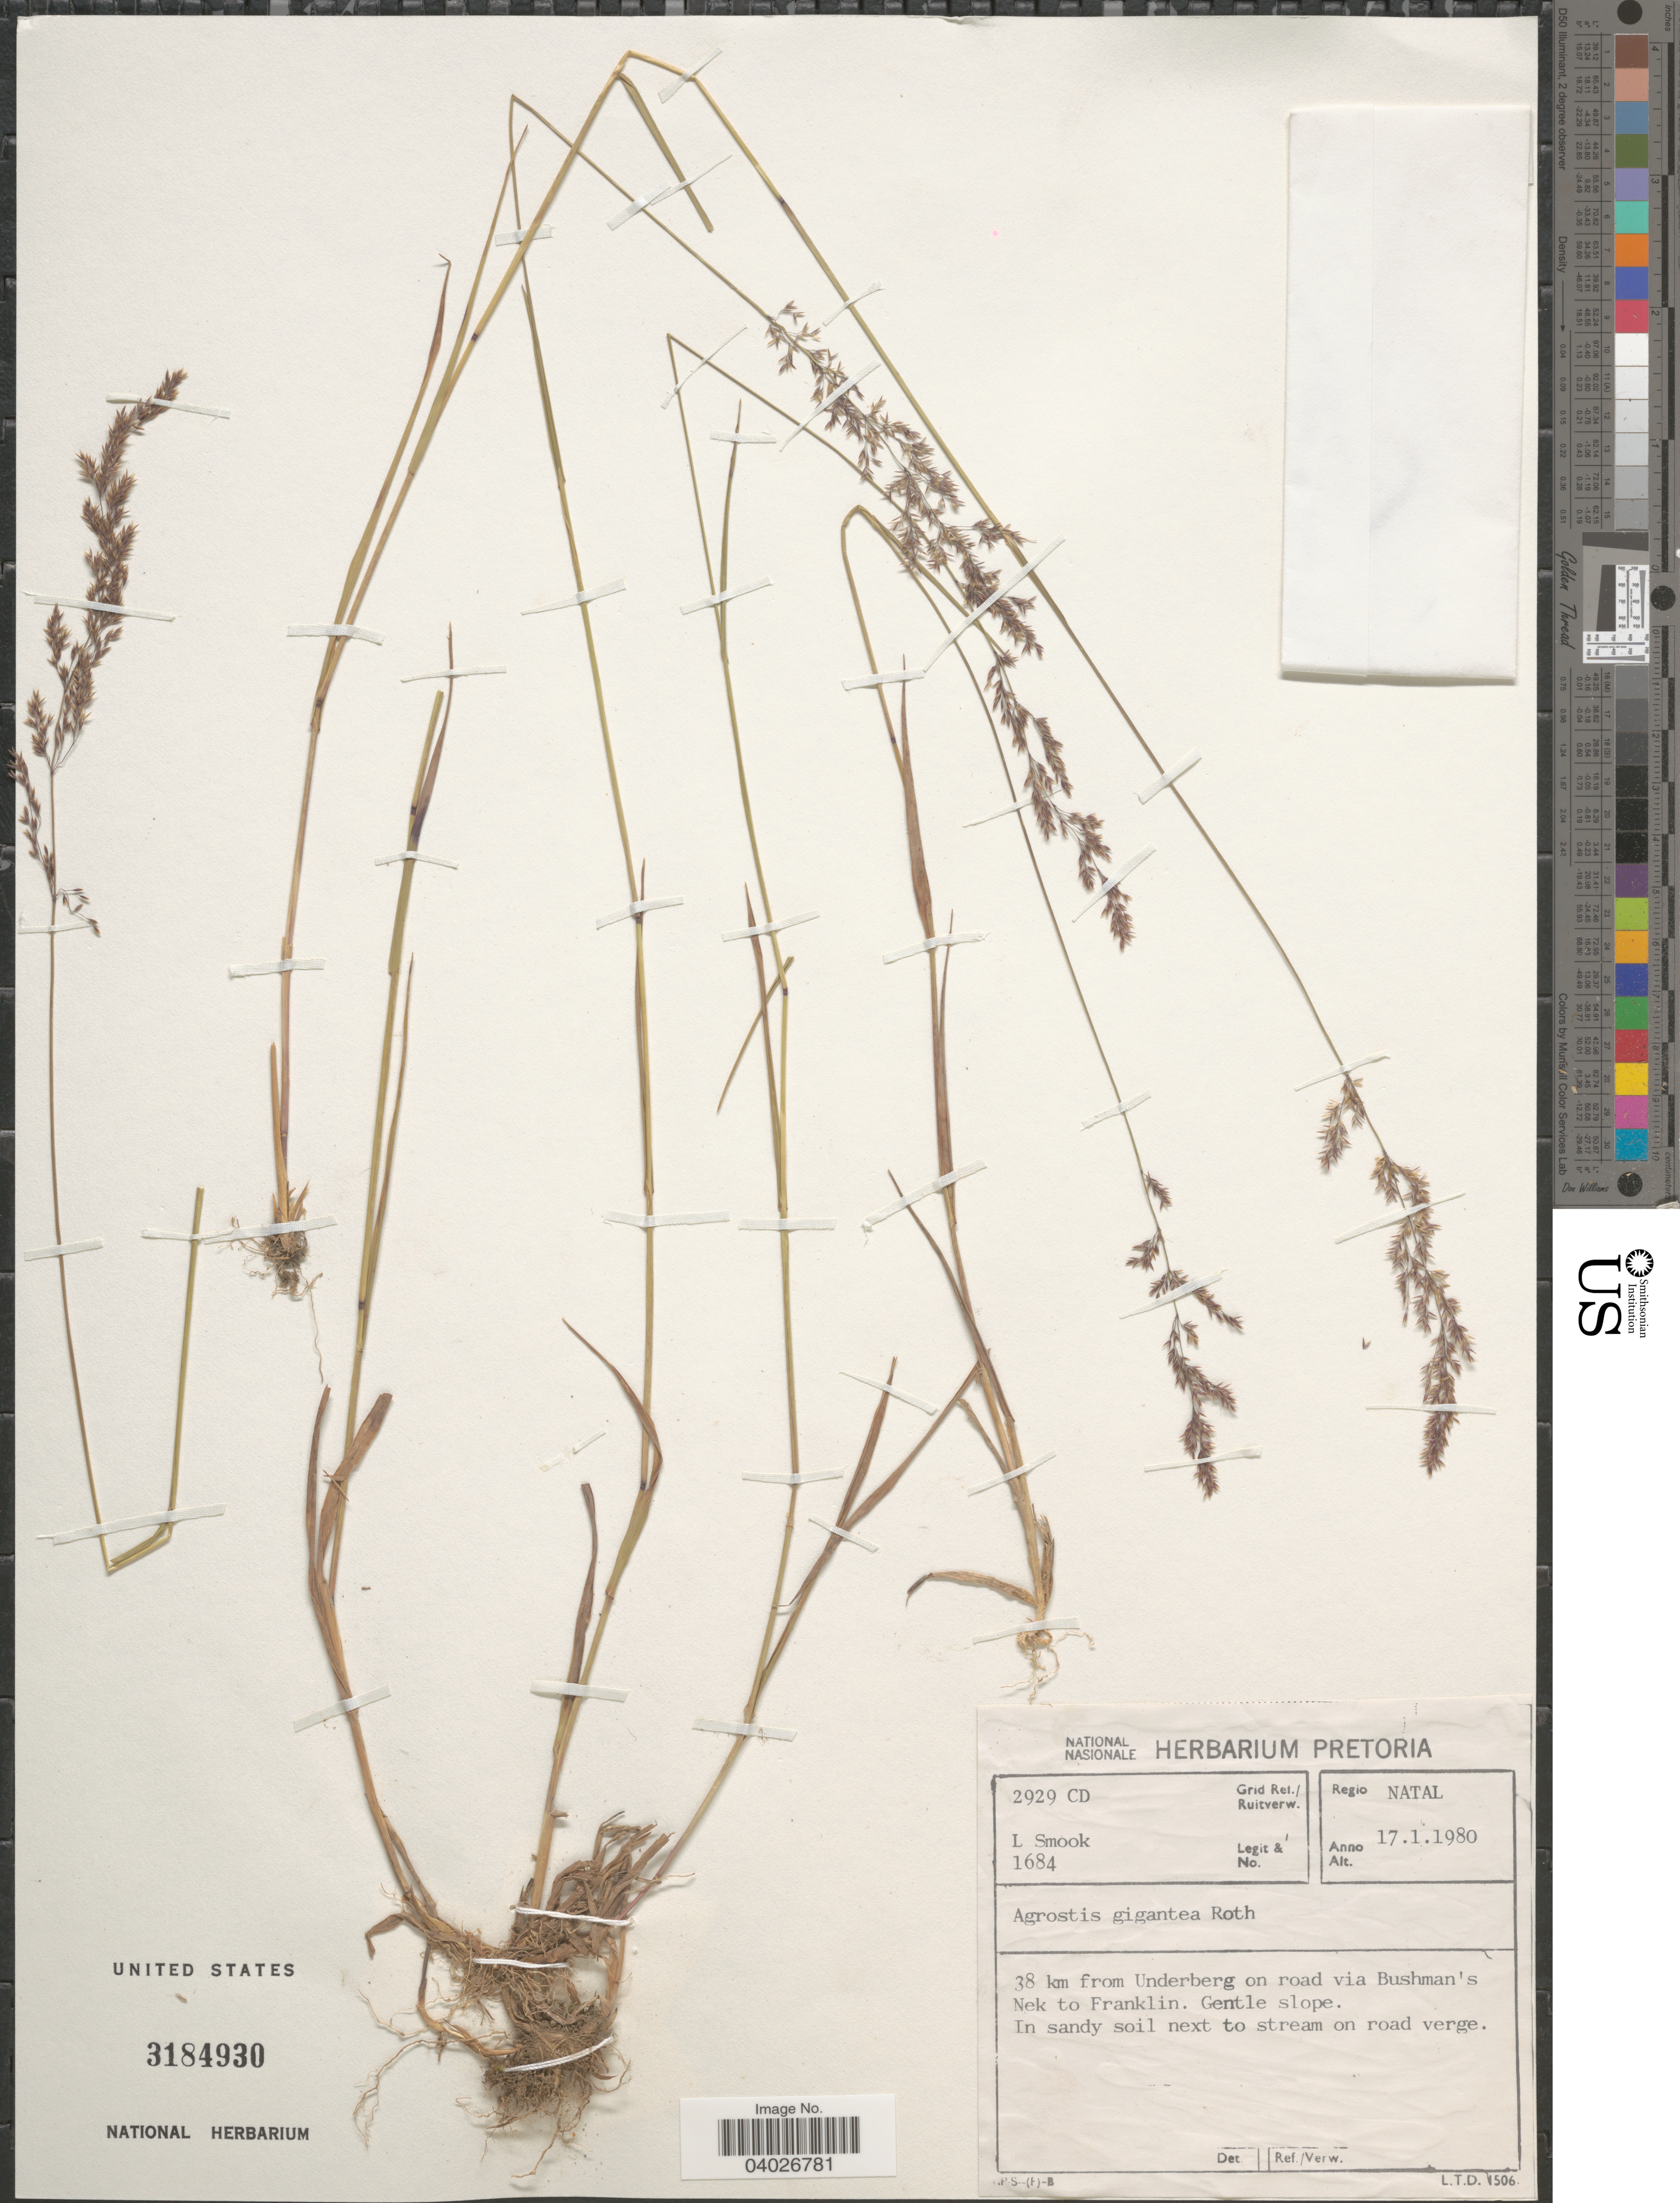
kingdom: Plantae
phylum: Tracheophyta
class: Liliopsida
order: Poales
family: Poaceae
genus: Agrostis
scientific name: Agrostis gigantea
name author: Roth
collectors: L. Smook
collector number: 1684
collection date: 1980-01-17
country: South Africa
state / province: KwaZulu-Natal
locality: Grid Ref. [unsure placement] Ruitverw. 2929 CD. Regio Natal. 38 km from Underberg on road via Bushman's Nek to Franklin.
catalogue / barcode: US 3184930